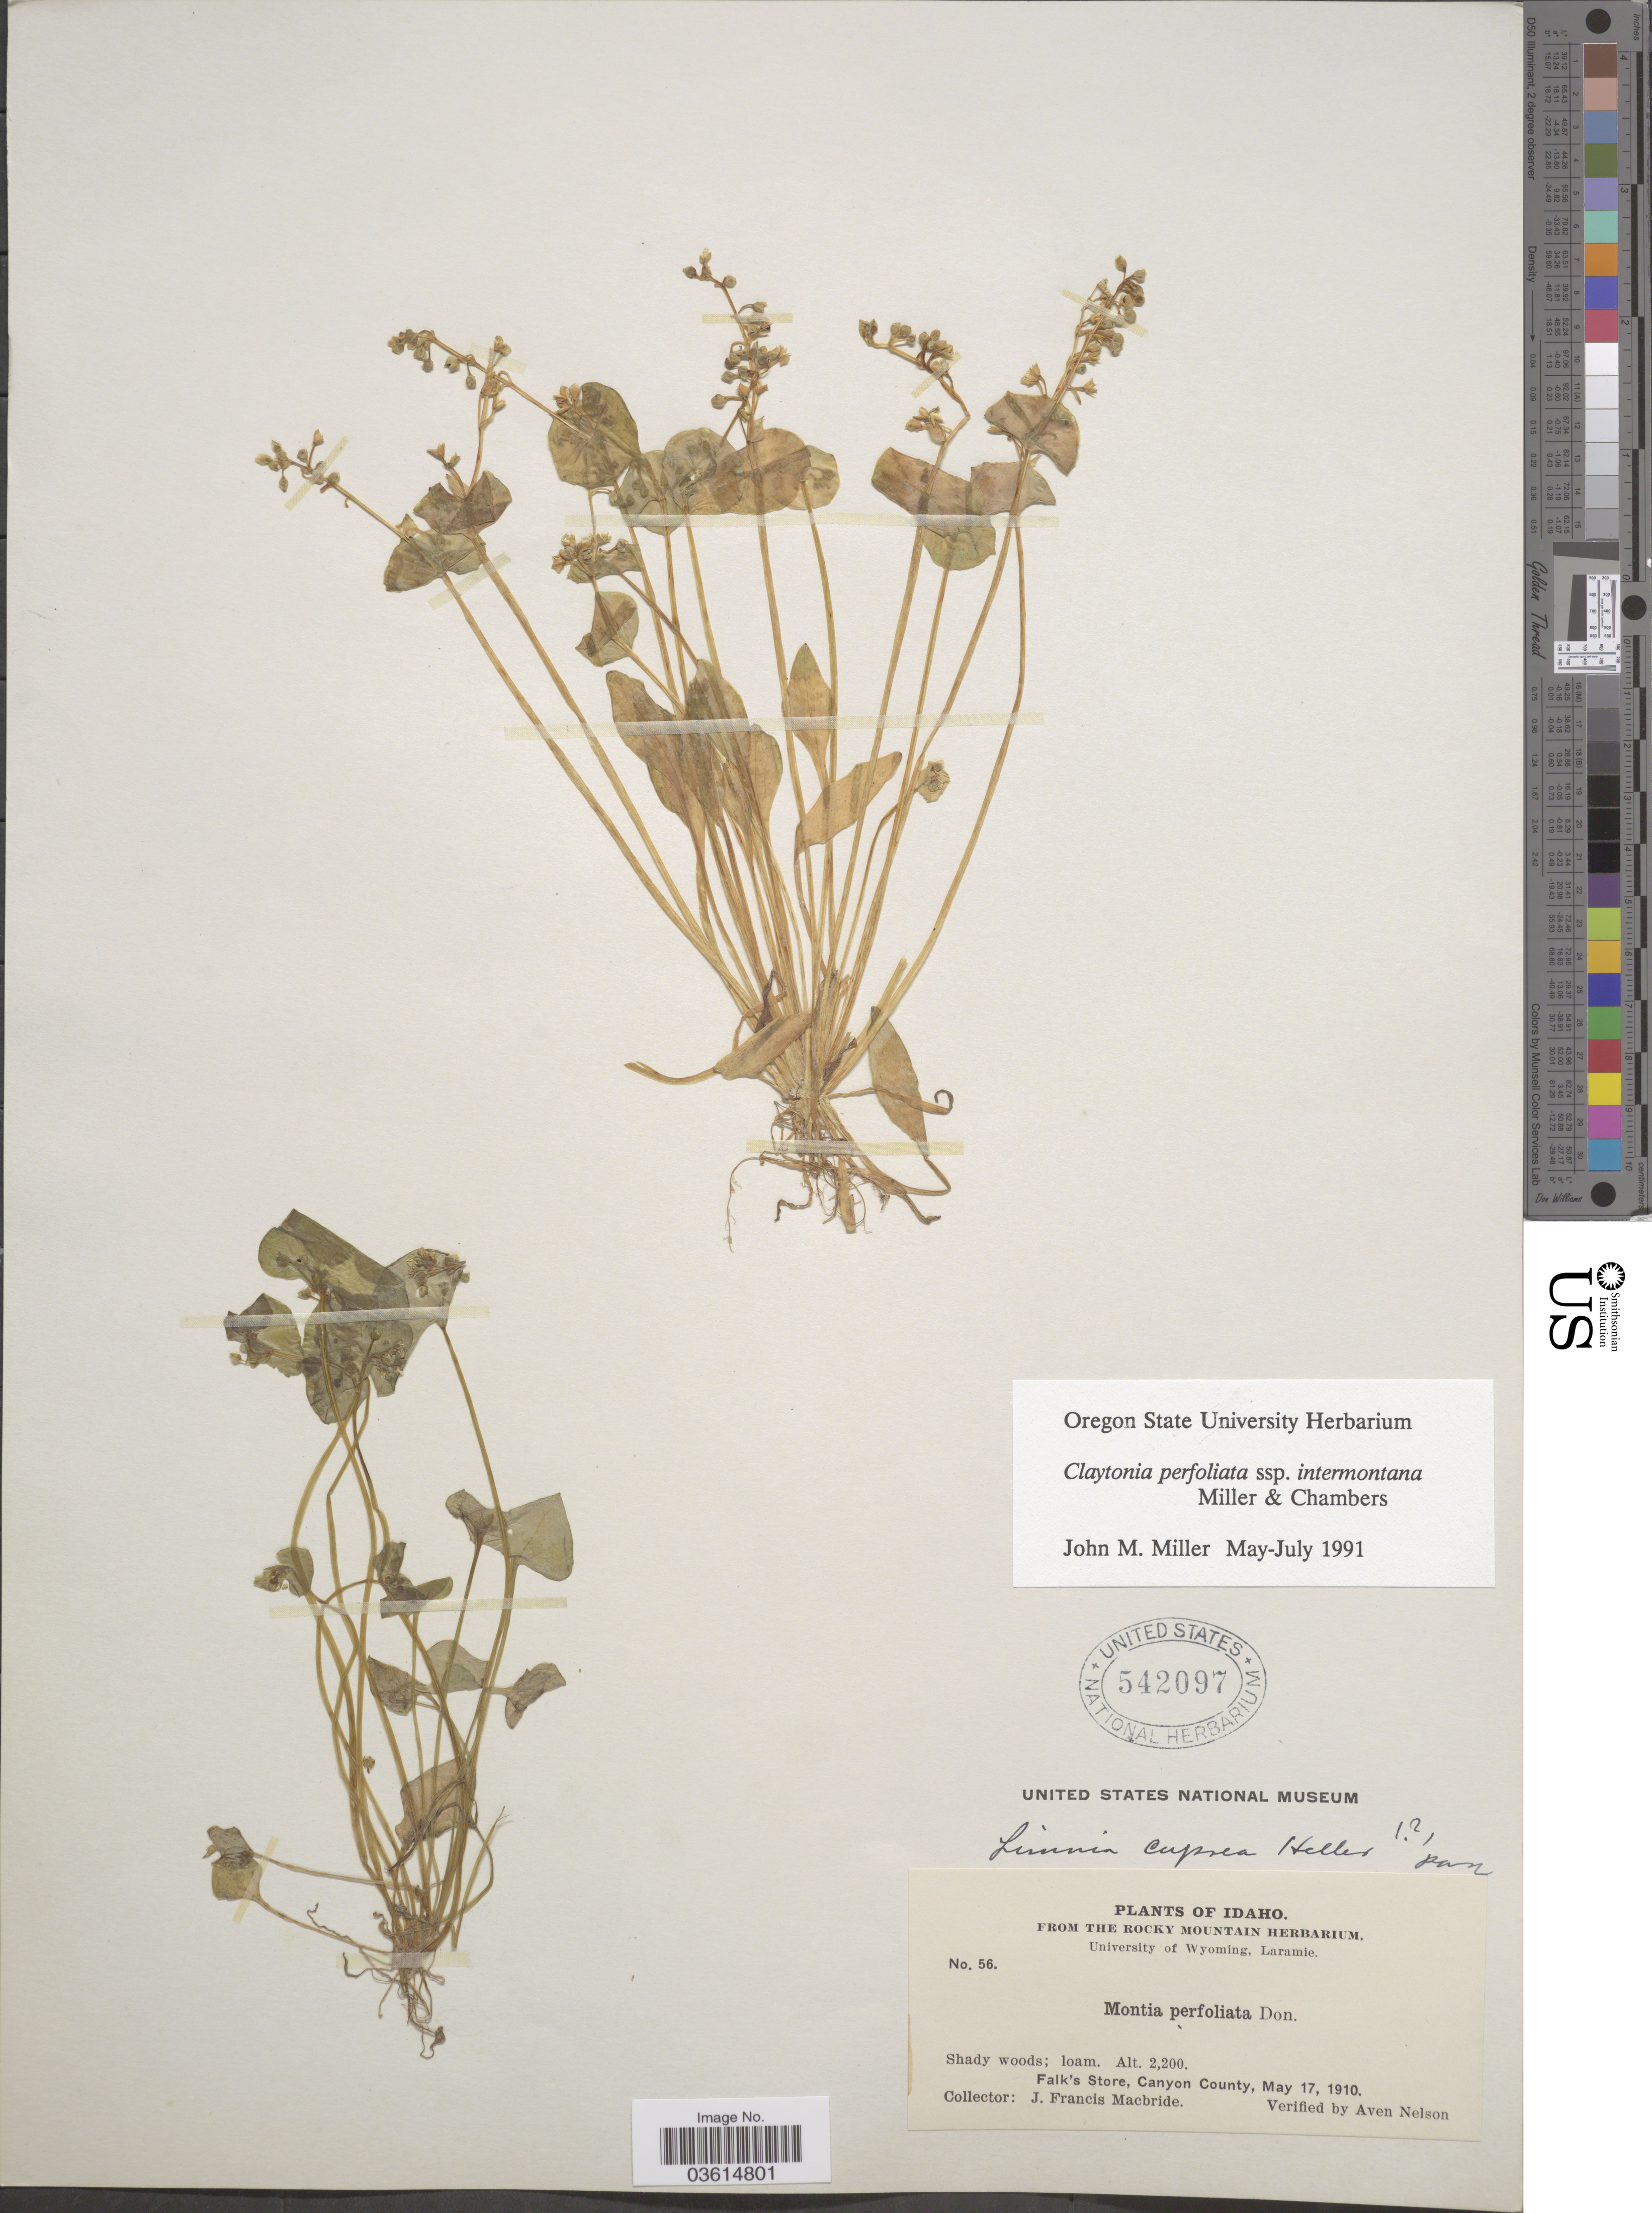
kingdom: Plantae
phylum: Tracheophyta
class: Magnoliopsida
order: Caryophyllales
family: Montiaceae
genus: Claytonia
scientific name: Claytonia perfoliata subsp. intermontana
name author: Mill. & Chambers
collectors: J. F. Macbride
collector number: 56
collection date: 1910-05-17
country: United States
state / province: Idaho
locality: Falk's Store, Canyon County.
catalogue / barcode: US 542097